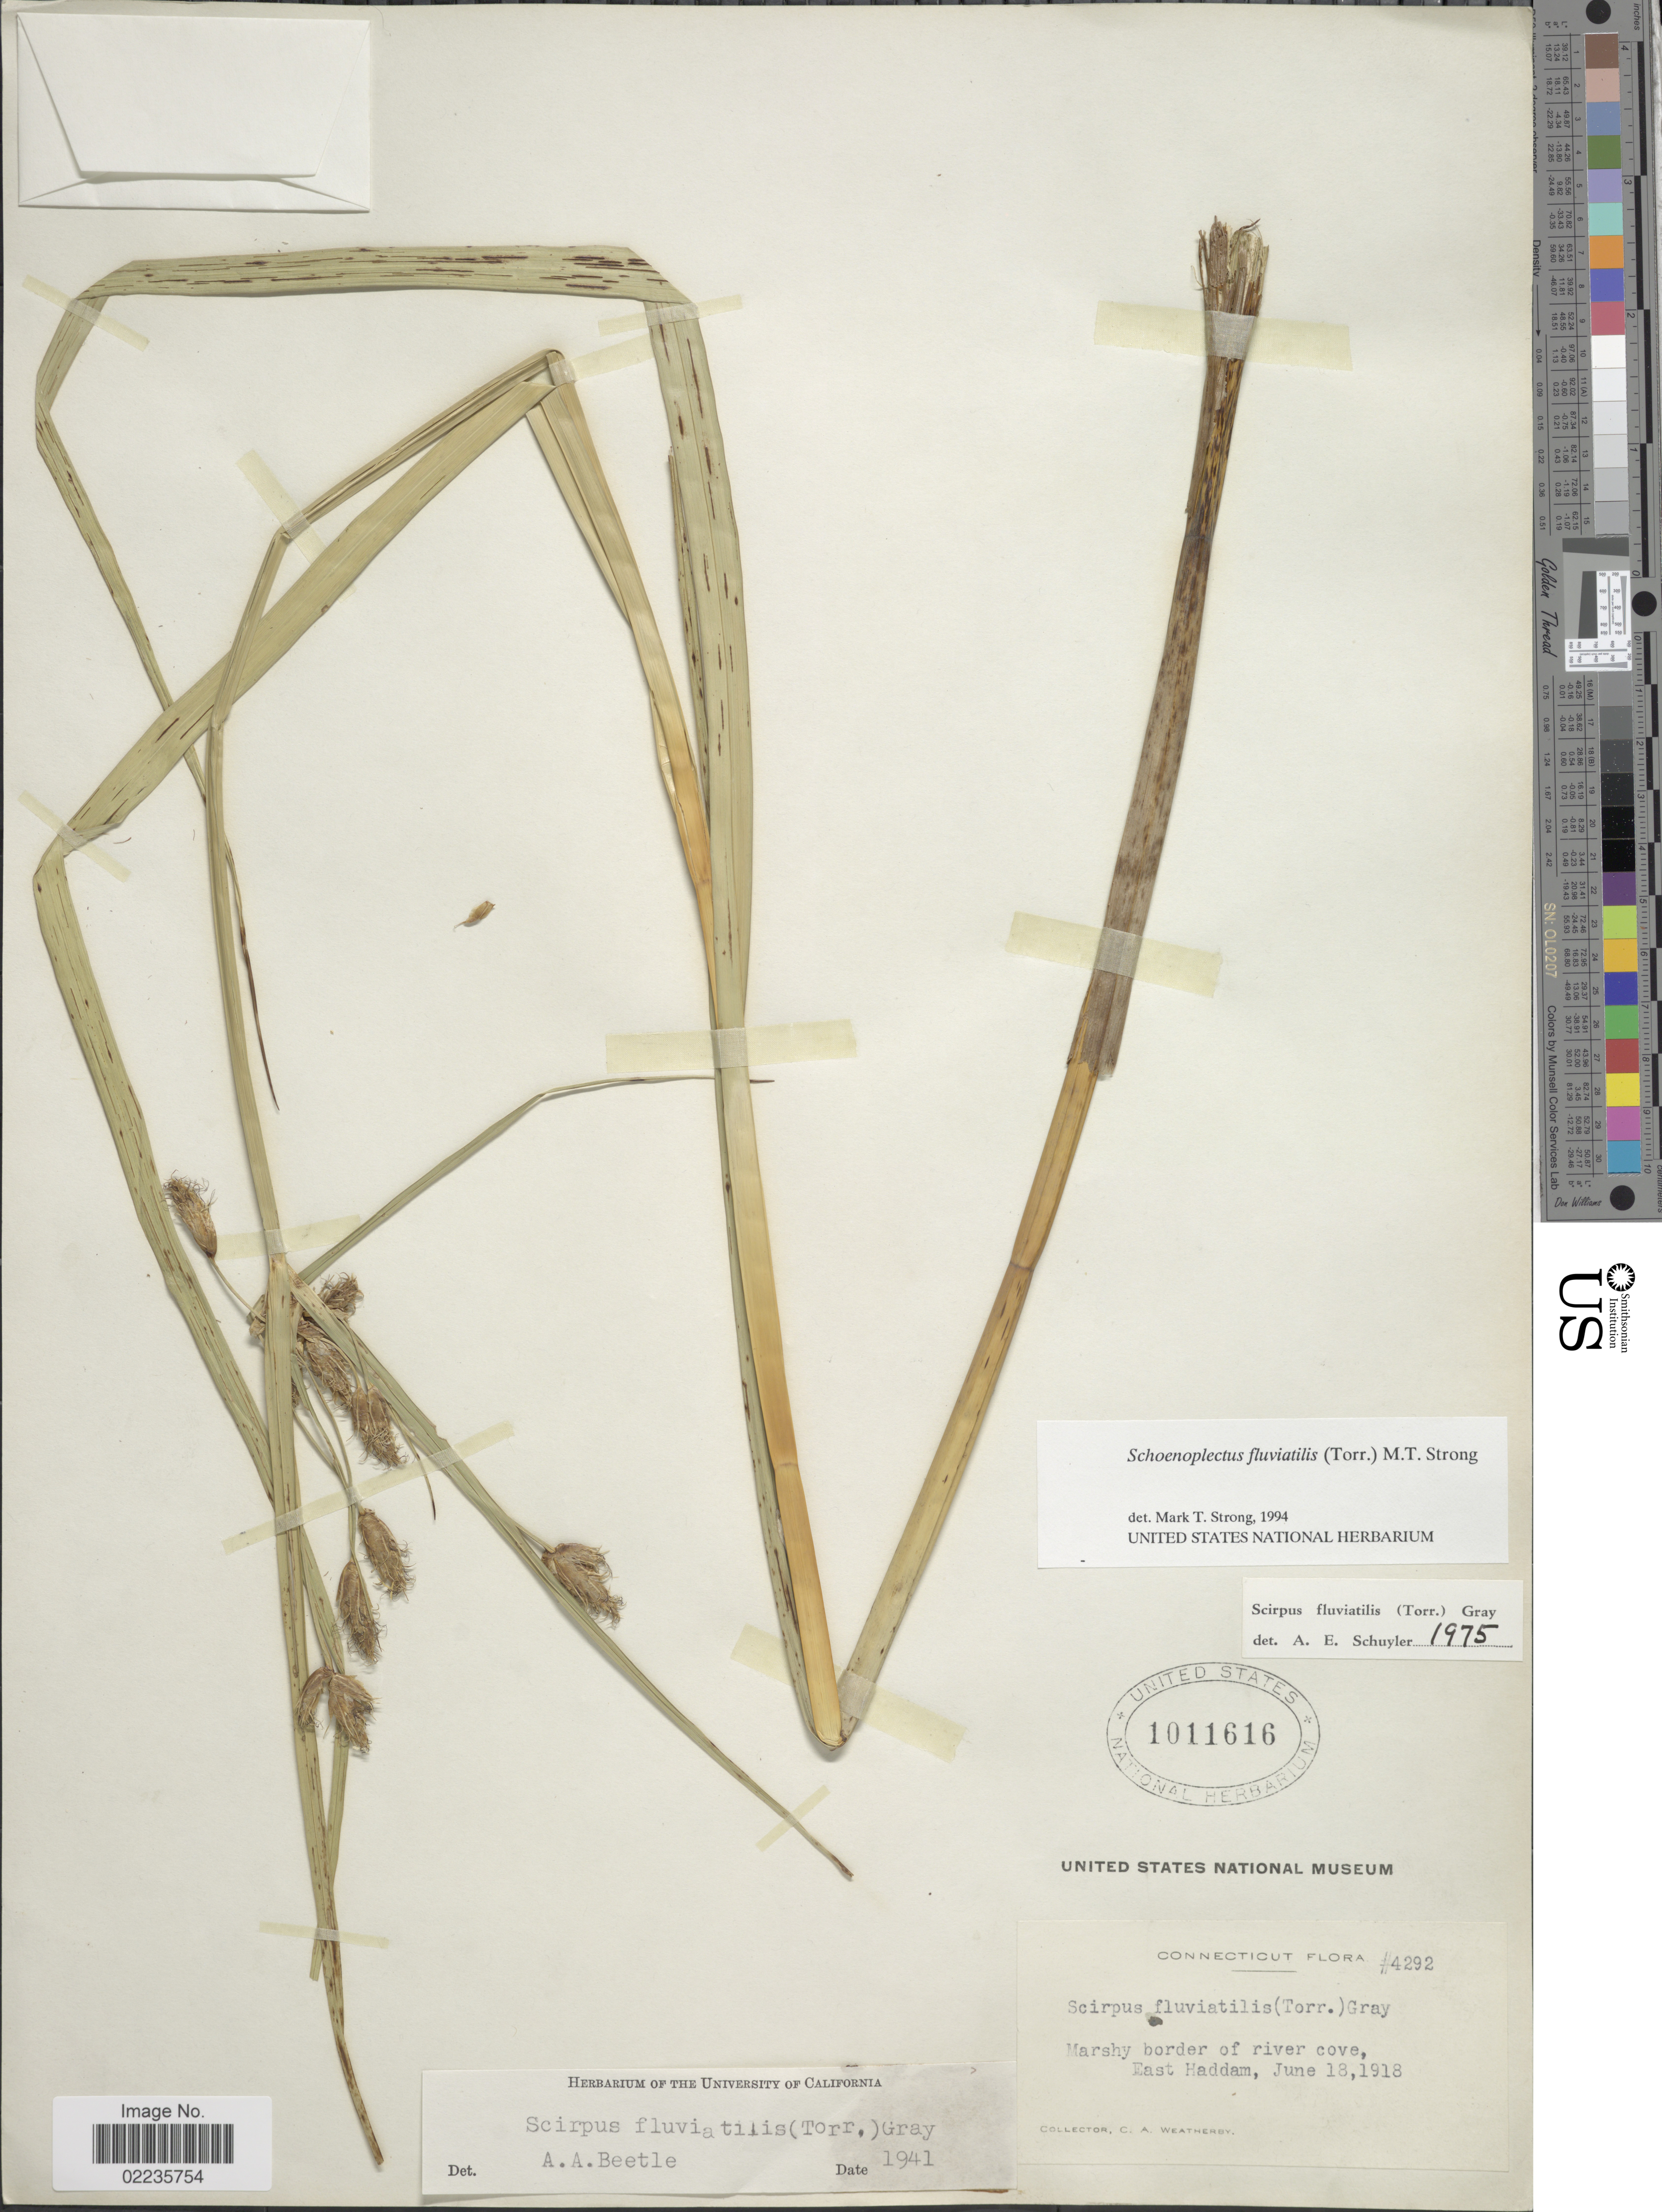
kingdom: Plantae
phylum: Tracheophyta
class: Liliopsida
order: Poales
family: Cyperaceae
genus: Bolboschoenus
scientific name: Bolboschoenus fluviatilis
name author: (Torr.) Soják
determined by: Strong, M. T., (US), Smithsonian Institution - National Museum of Natural History (UNITED STATES)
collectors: C. A. Weatherby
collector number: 4292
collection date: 1918-06-18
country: United States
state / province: Connecticut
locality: Marshy border of river cove, East Haddam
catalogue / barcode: US 1011616